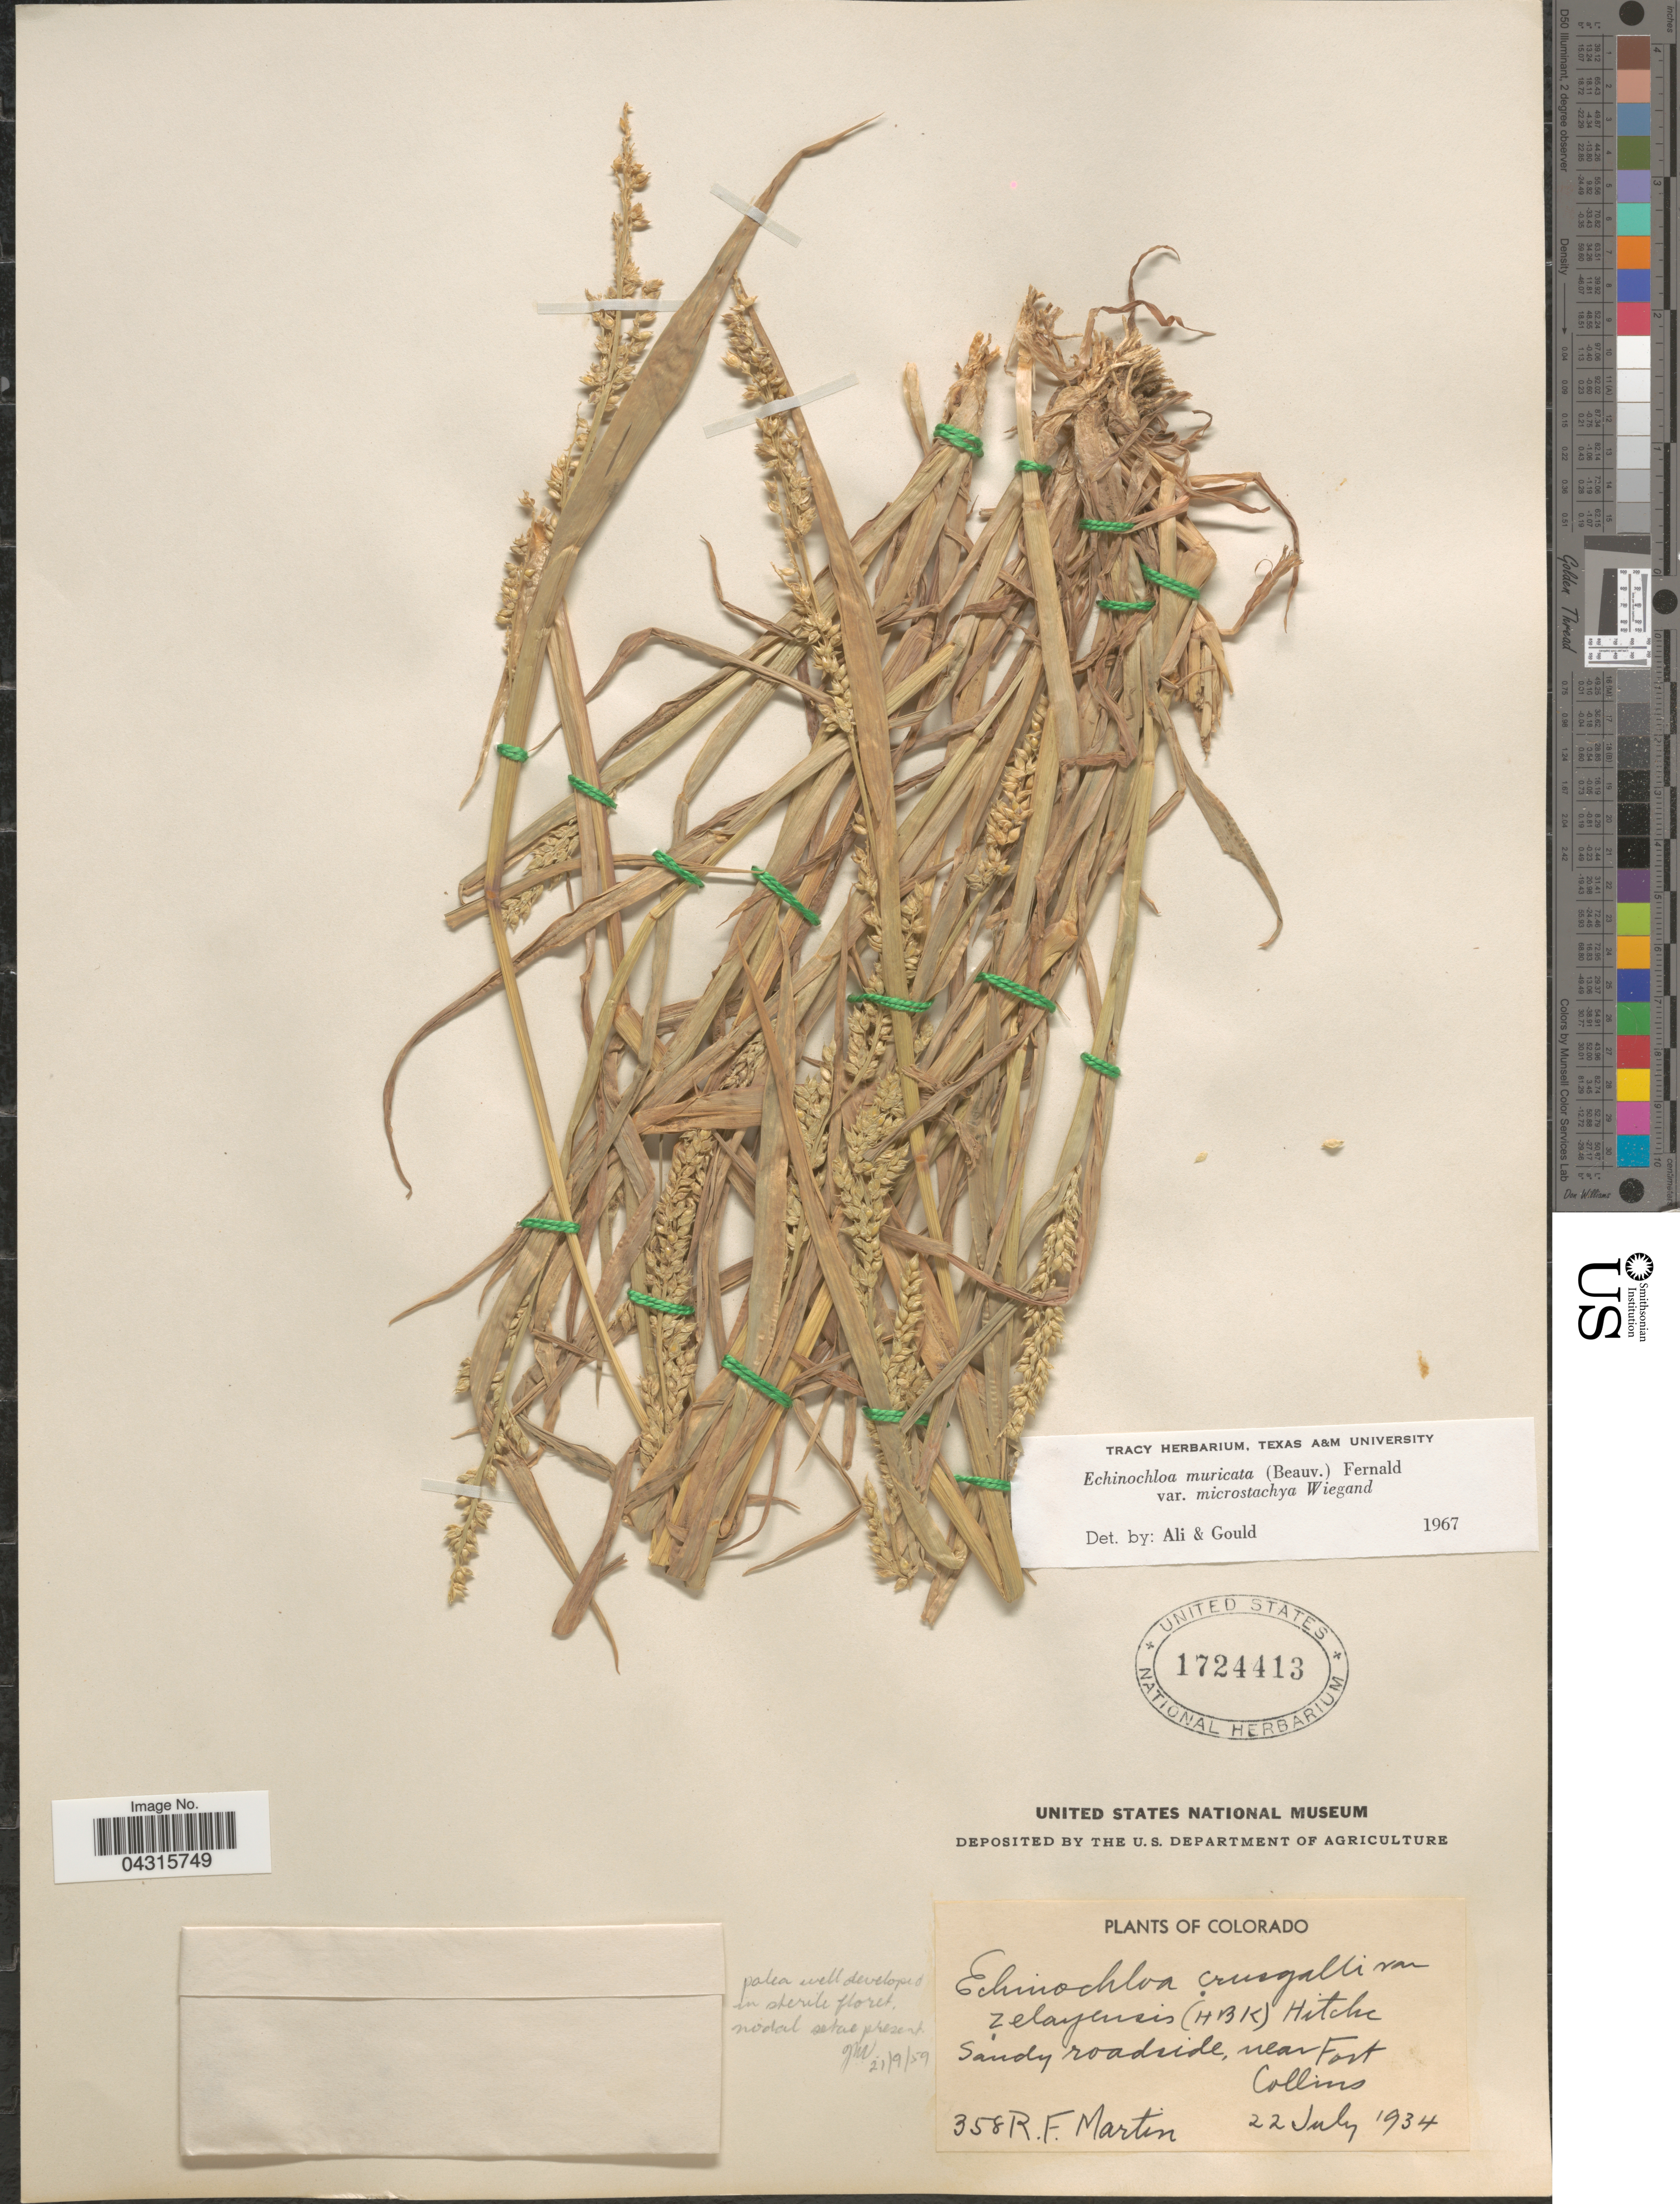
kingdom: Plantae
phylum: Tracheophyta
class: Liliopsida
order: Poales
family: Poaceae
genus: Echinochloa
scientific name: Echinochloa muricata var. microstachya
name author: Wiegand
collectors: R. F. Martin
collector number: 358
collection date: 1934-07-22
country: United States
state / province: Colorado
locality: Sandy roadside, near Fort Collins.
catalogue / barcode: US 1724413